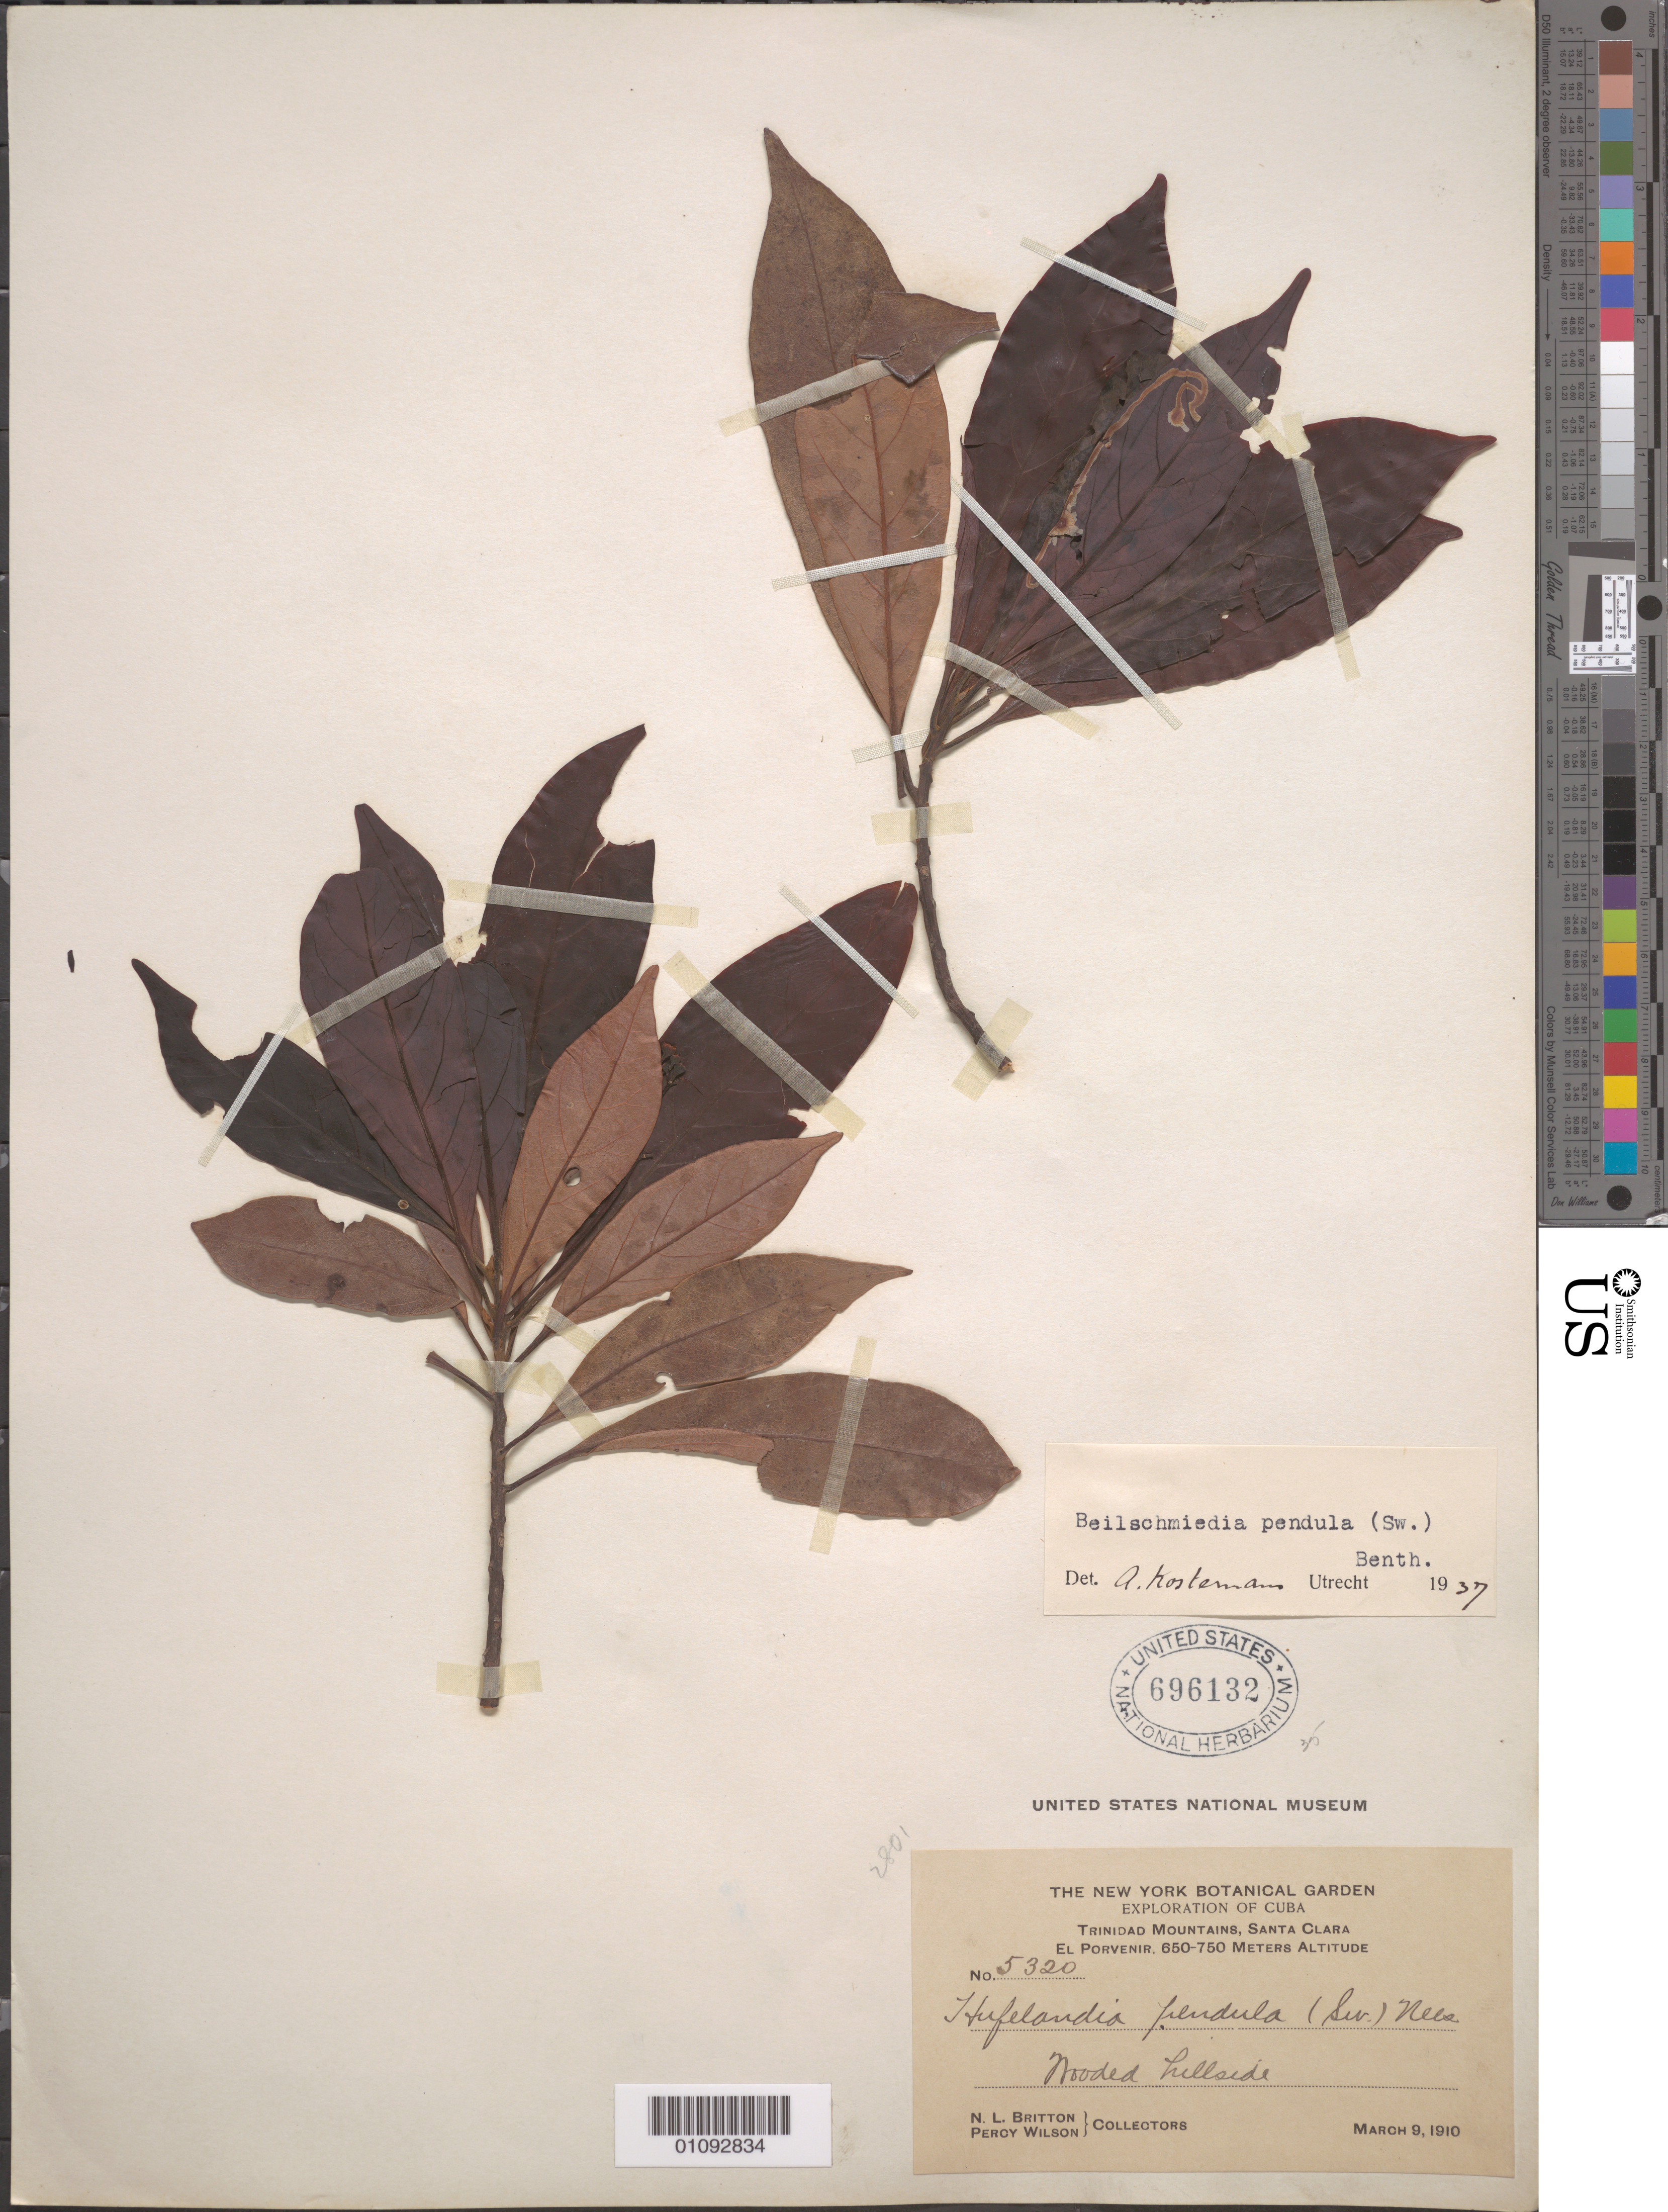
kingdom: Plantae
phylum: Tracheophyta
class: Magnoliopsida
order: Laurales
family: Lauraceae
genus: Beilschmiedia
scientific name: Beilschmiedia pendula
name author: (Sw.) Hemsl.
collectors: P. Wilson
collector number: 5320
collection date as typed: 09 Mar 1910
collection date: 1910-03-09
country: Cuba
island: Cuba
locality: Hooded hillside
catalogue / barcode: US 696132